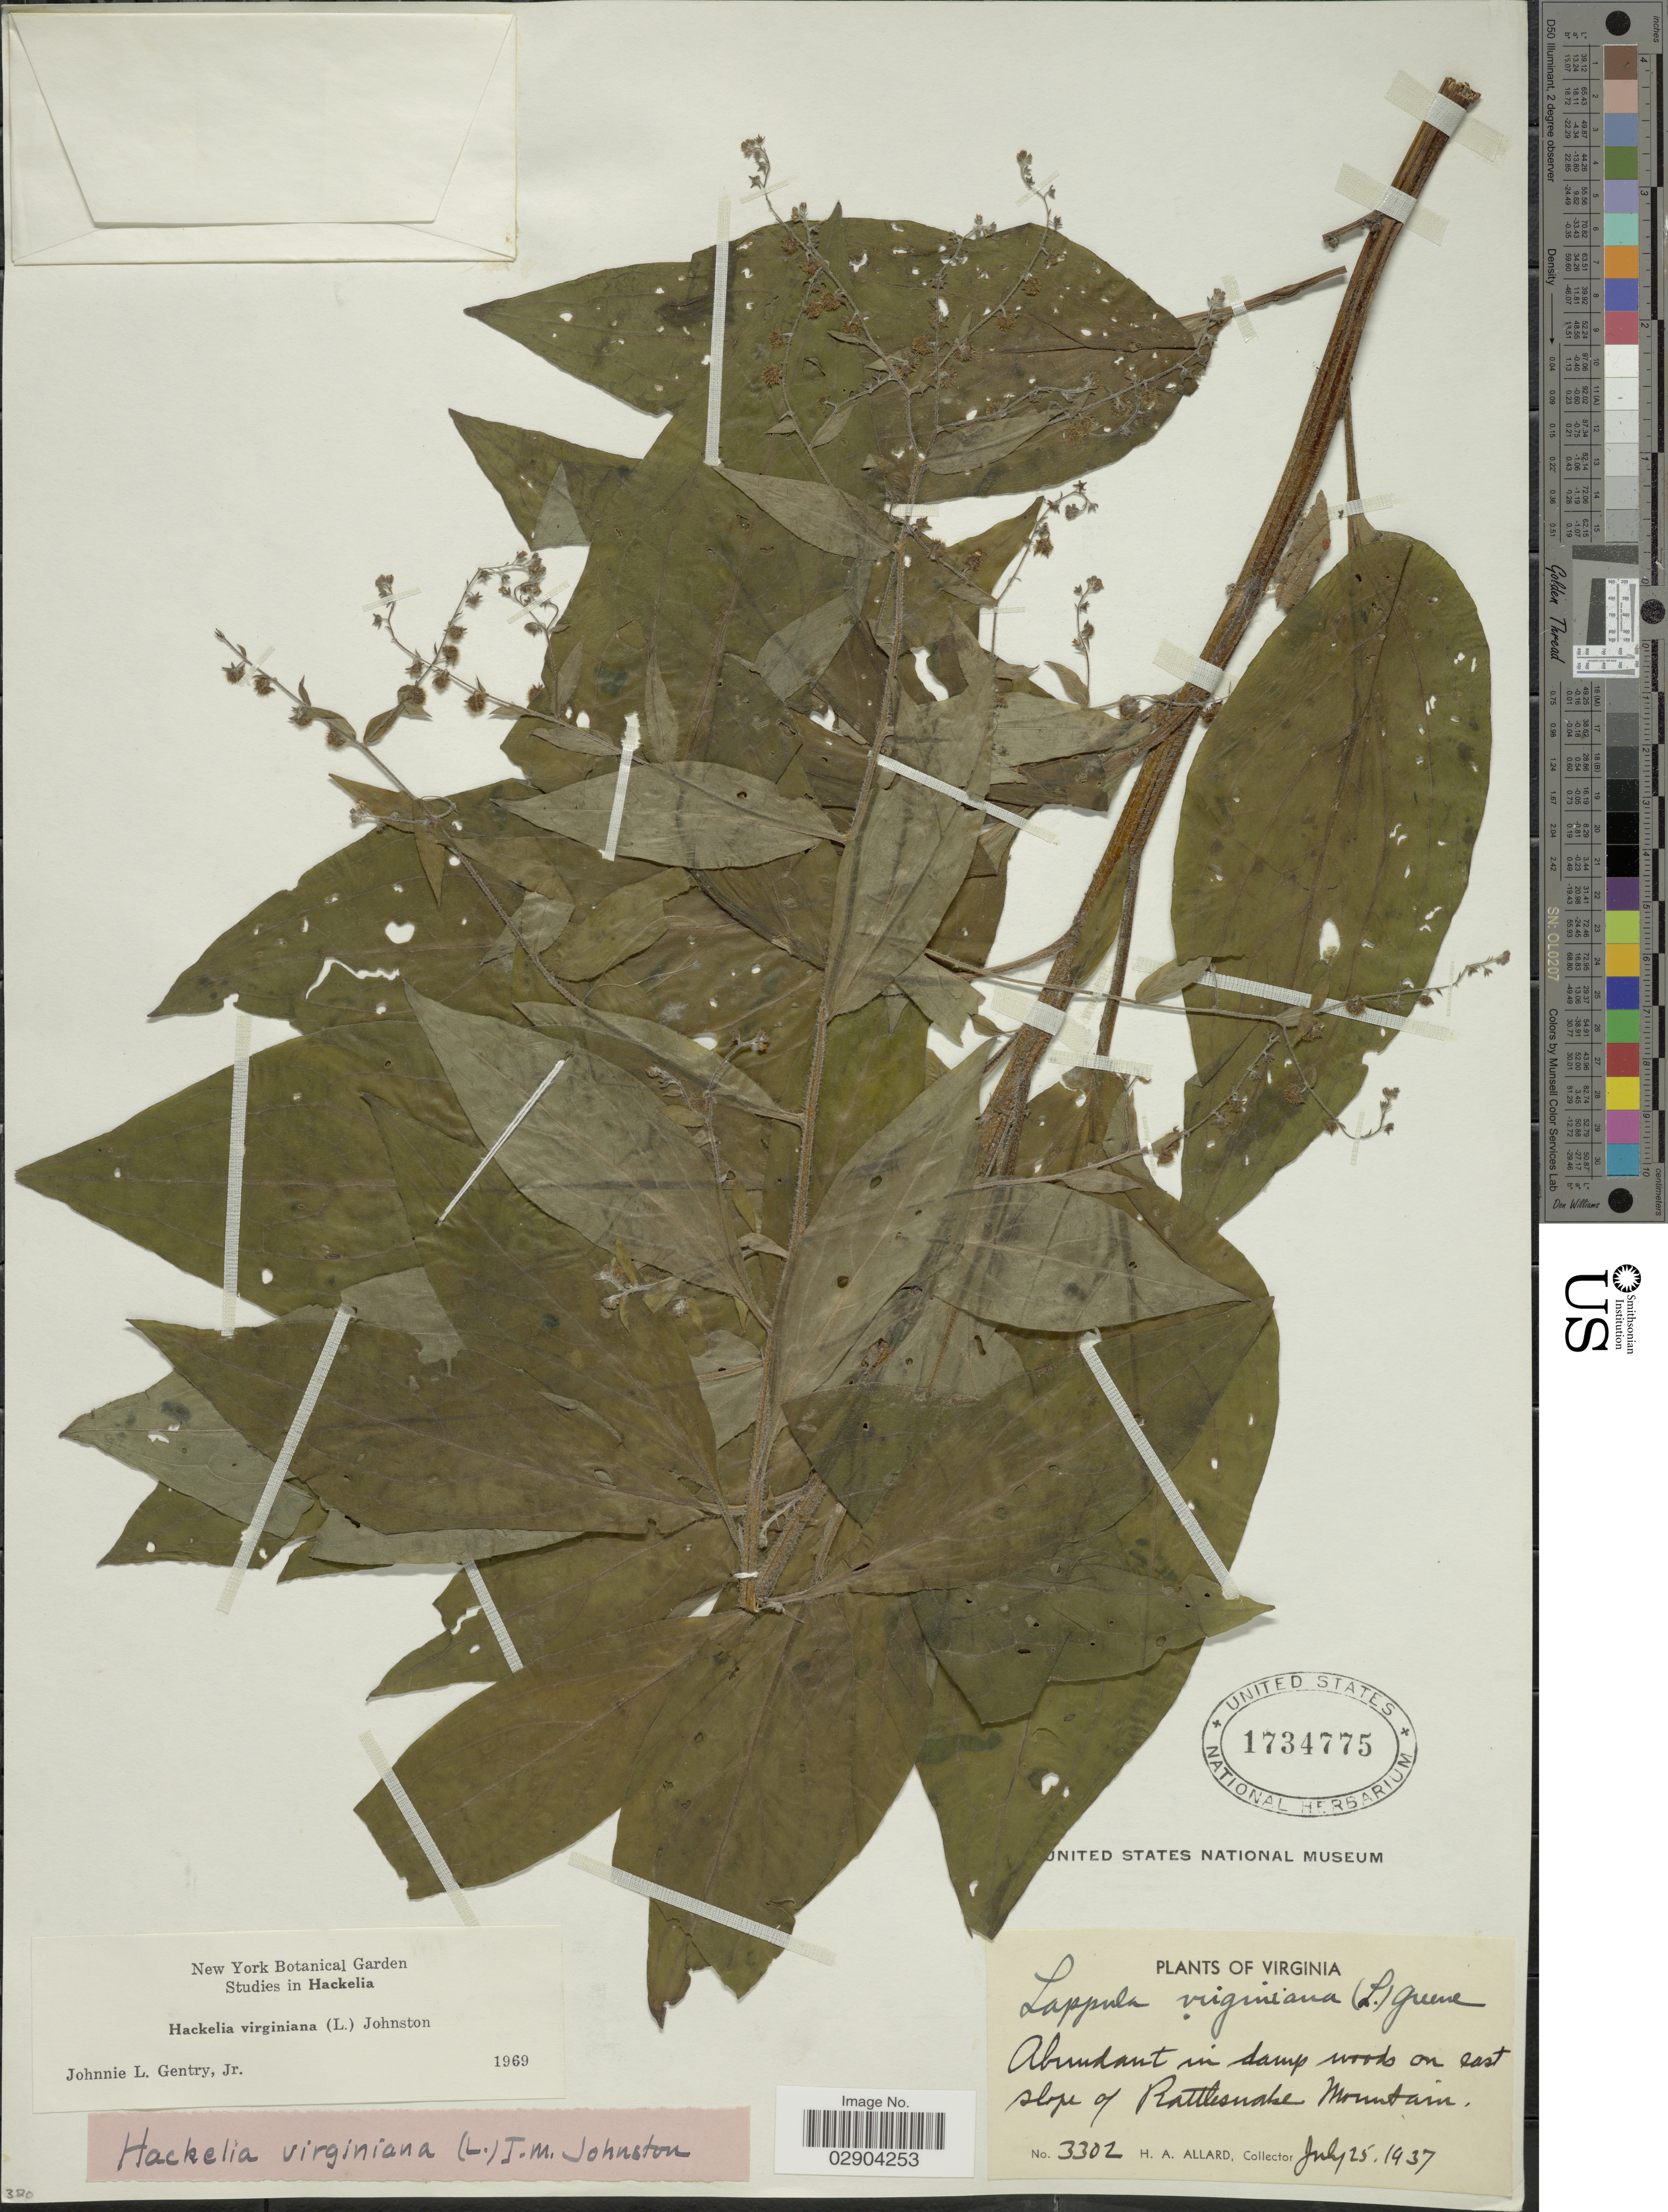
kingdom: Plantae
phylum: Tracheophyta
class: Magnoliopsida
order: Boraginales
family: Boraginaceae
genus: Hackelia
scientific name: Hackelia virginiana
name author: (L.) I.M. Johnst.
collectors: H. A. Allard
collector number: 3302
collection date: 1937-07-25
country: United States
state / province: Virginia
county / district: Fauquier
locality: Abundant in damp woods on east slope of Rattlesnake Mountain.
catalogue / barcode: US 1734775